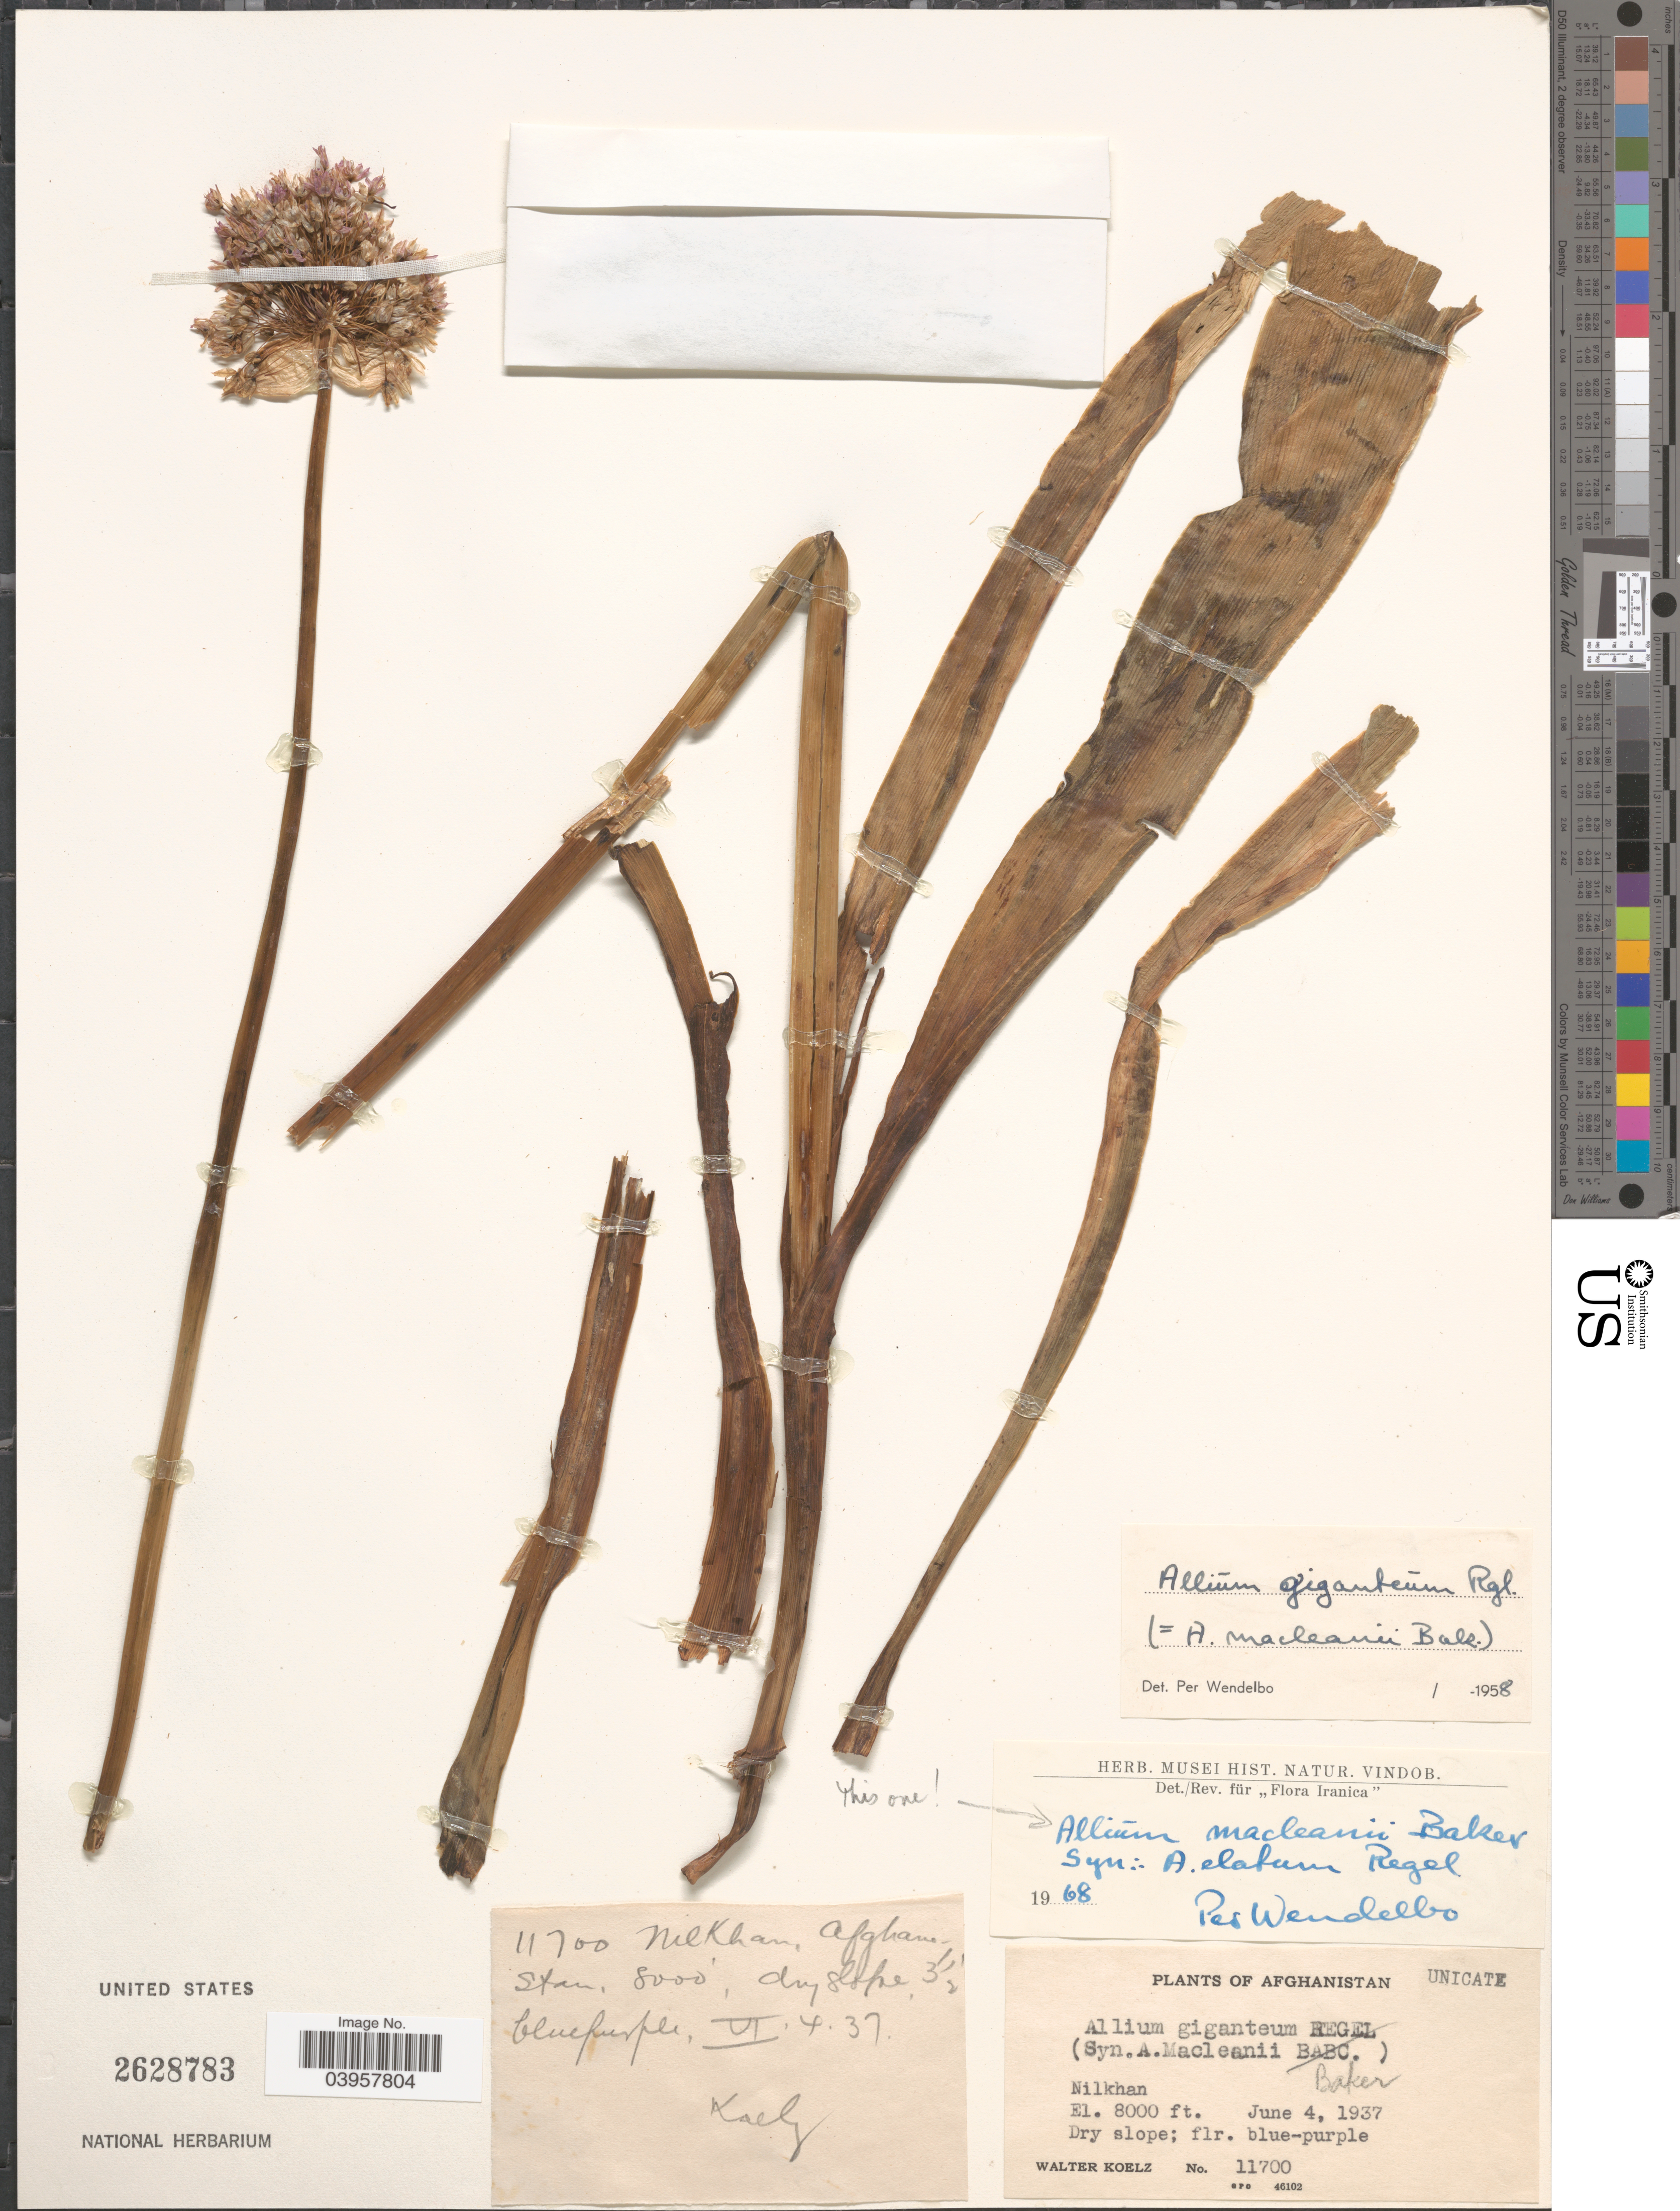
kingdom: Plantae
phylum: Tracheophyta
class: Liliopsida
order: Asparagales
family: Amaryllidaceae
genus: Allium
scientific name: Allium macleanii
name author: Baker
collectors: W. N. Koelz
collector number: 11700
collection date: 1937-06-04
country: Afghanistan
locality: Nilkhan.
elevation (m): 2438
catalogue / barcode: US 2628783